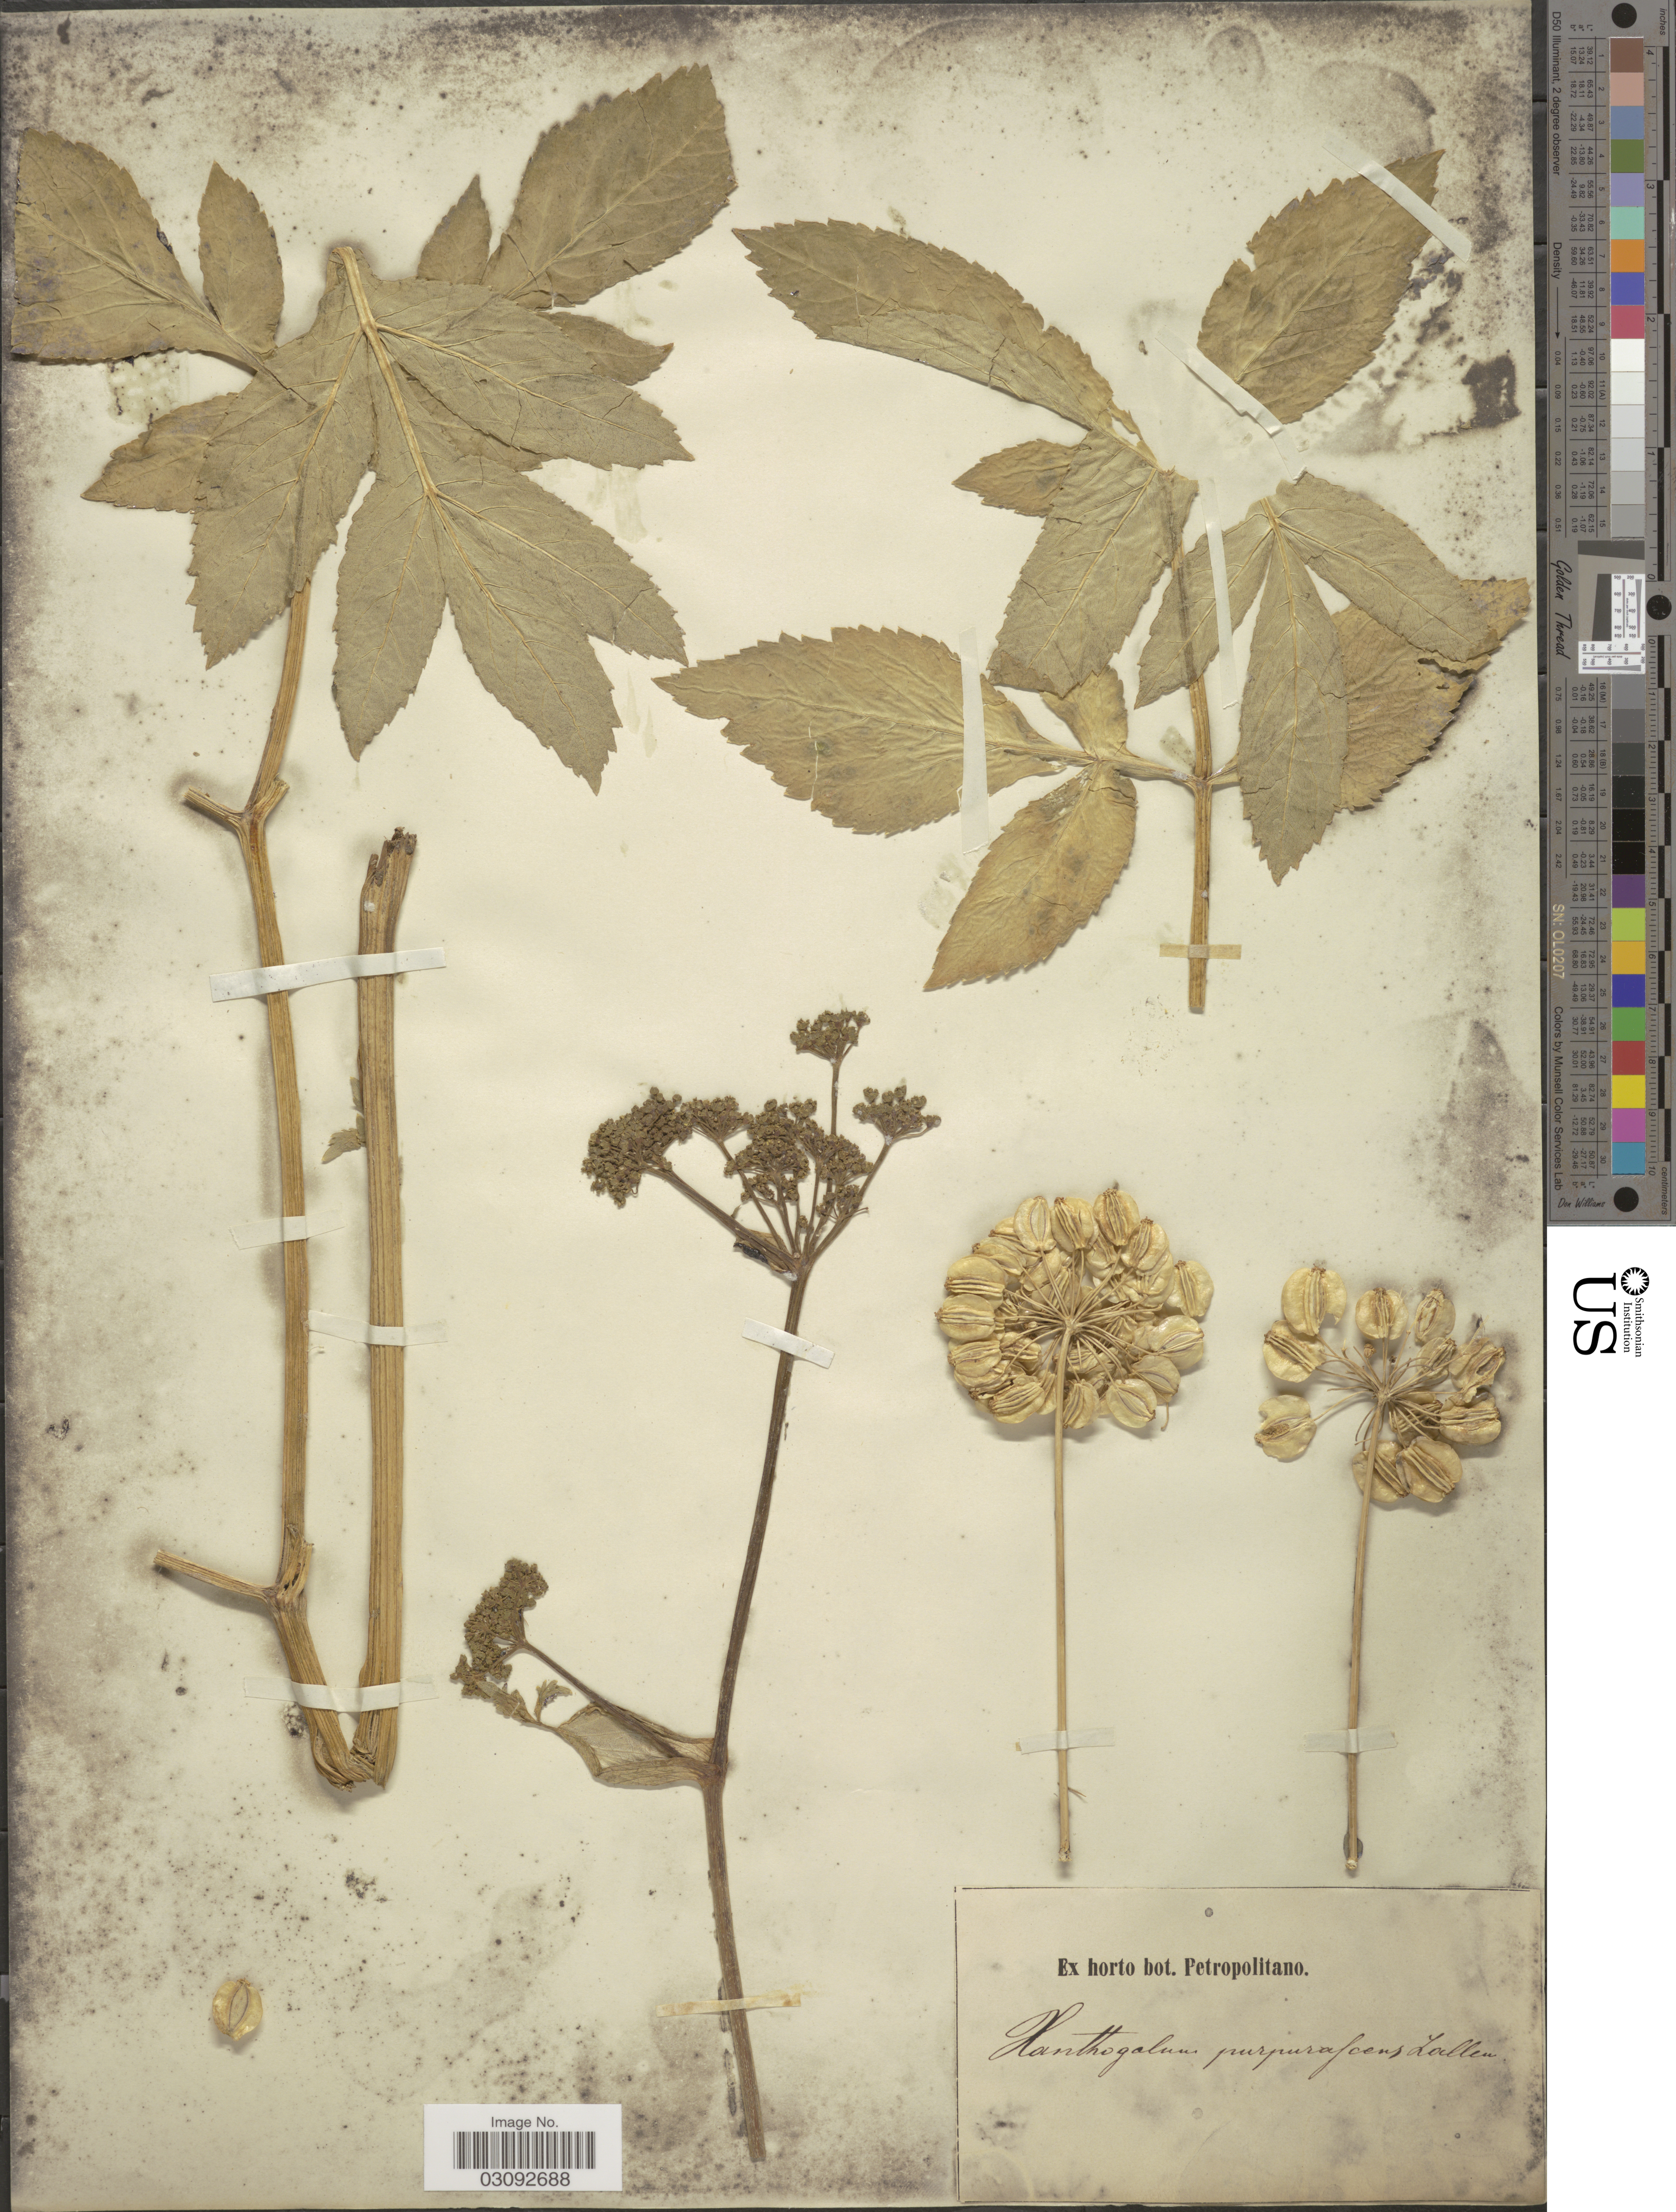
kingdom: Plantae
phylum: Tracheophyta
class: Magnoliopsida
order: Apiales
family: Apiaceae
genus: Xanthogalum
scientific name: Xanthogalum purpurascens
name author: Avé-Lall.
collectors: ex Horto Bot. Petropolitano